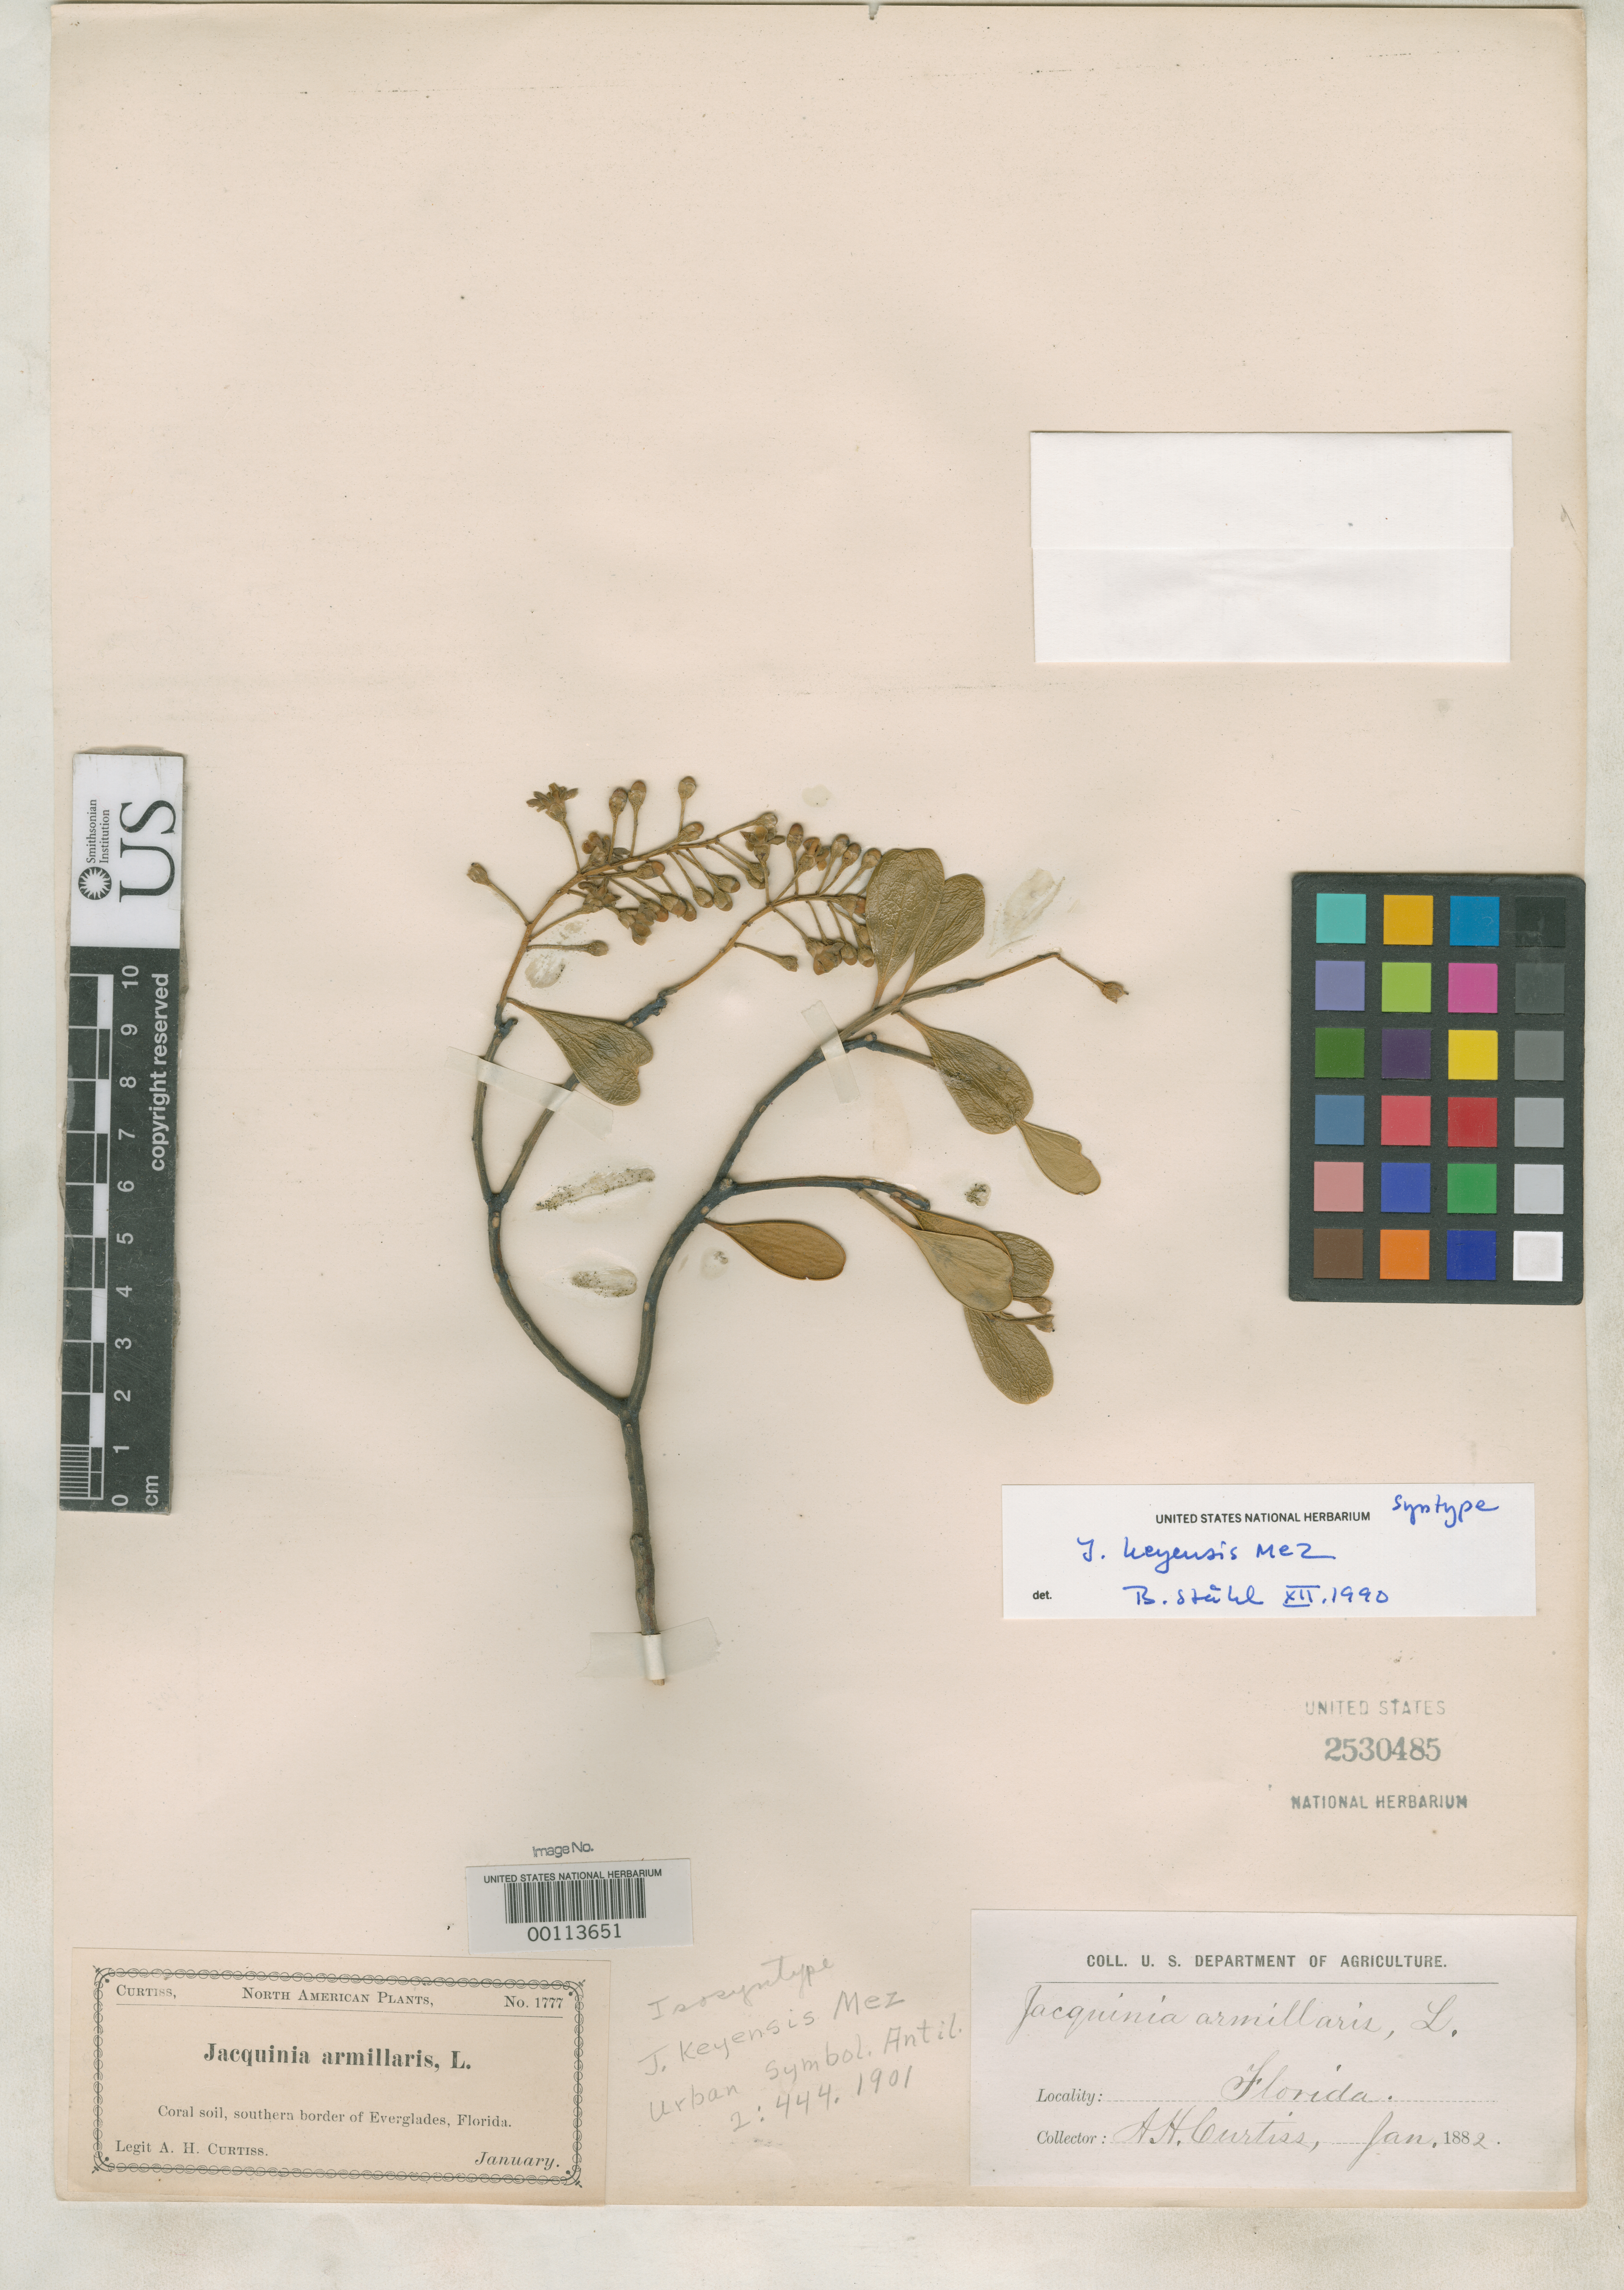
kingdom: Plantae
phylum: Tracheophyta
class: Magnoliopsida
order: Ericales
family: Primulaceae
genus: Jacquinia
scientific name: Jacquinia keyensis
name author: Mez in Urb.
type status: Isosyntype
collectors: A. H. Curtiss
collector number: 1777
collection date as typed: Jan 1882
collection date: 1882-01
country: United States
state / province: Florida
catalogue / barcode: US 2530485